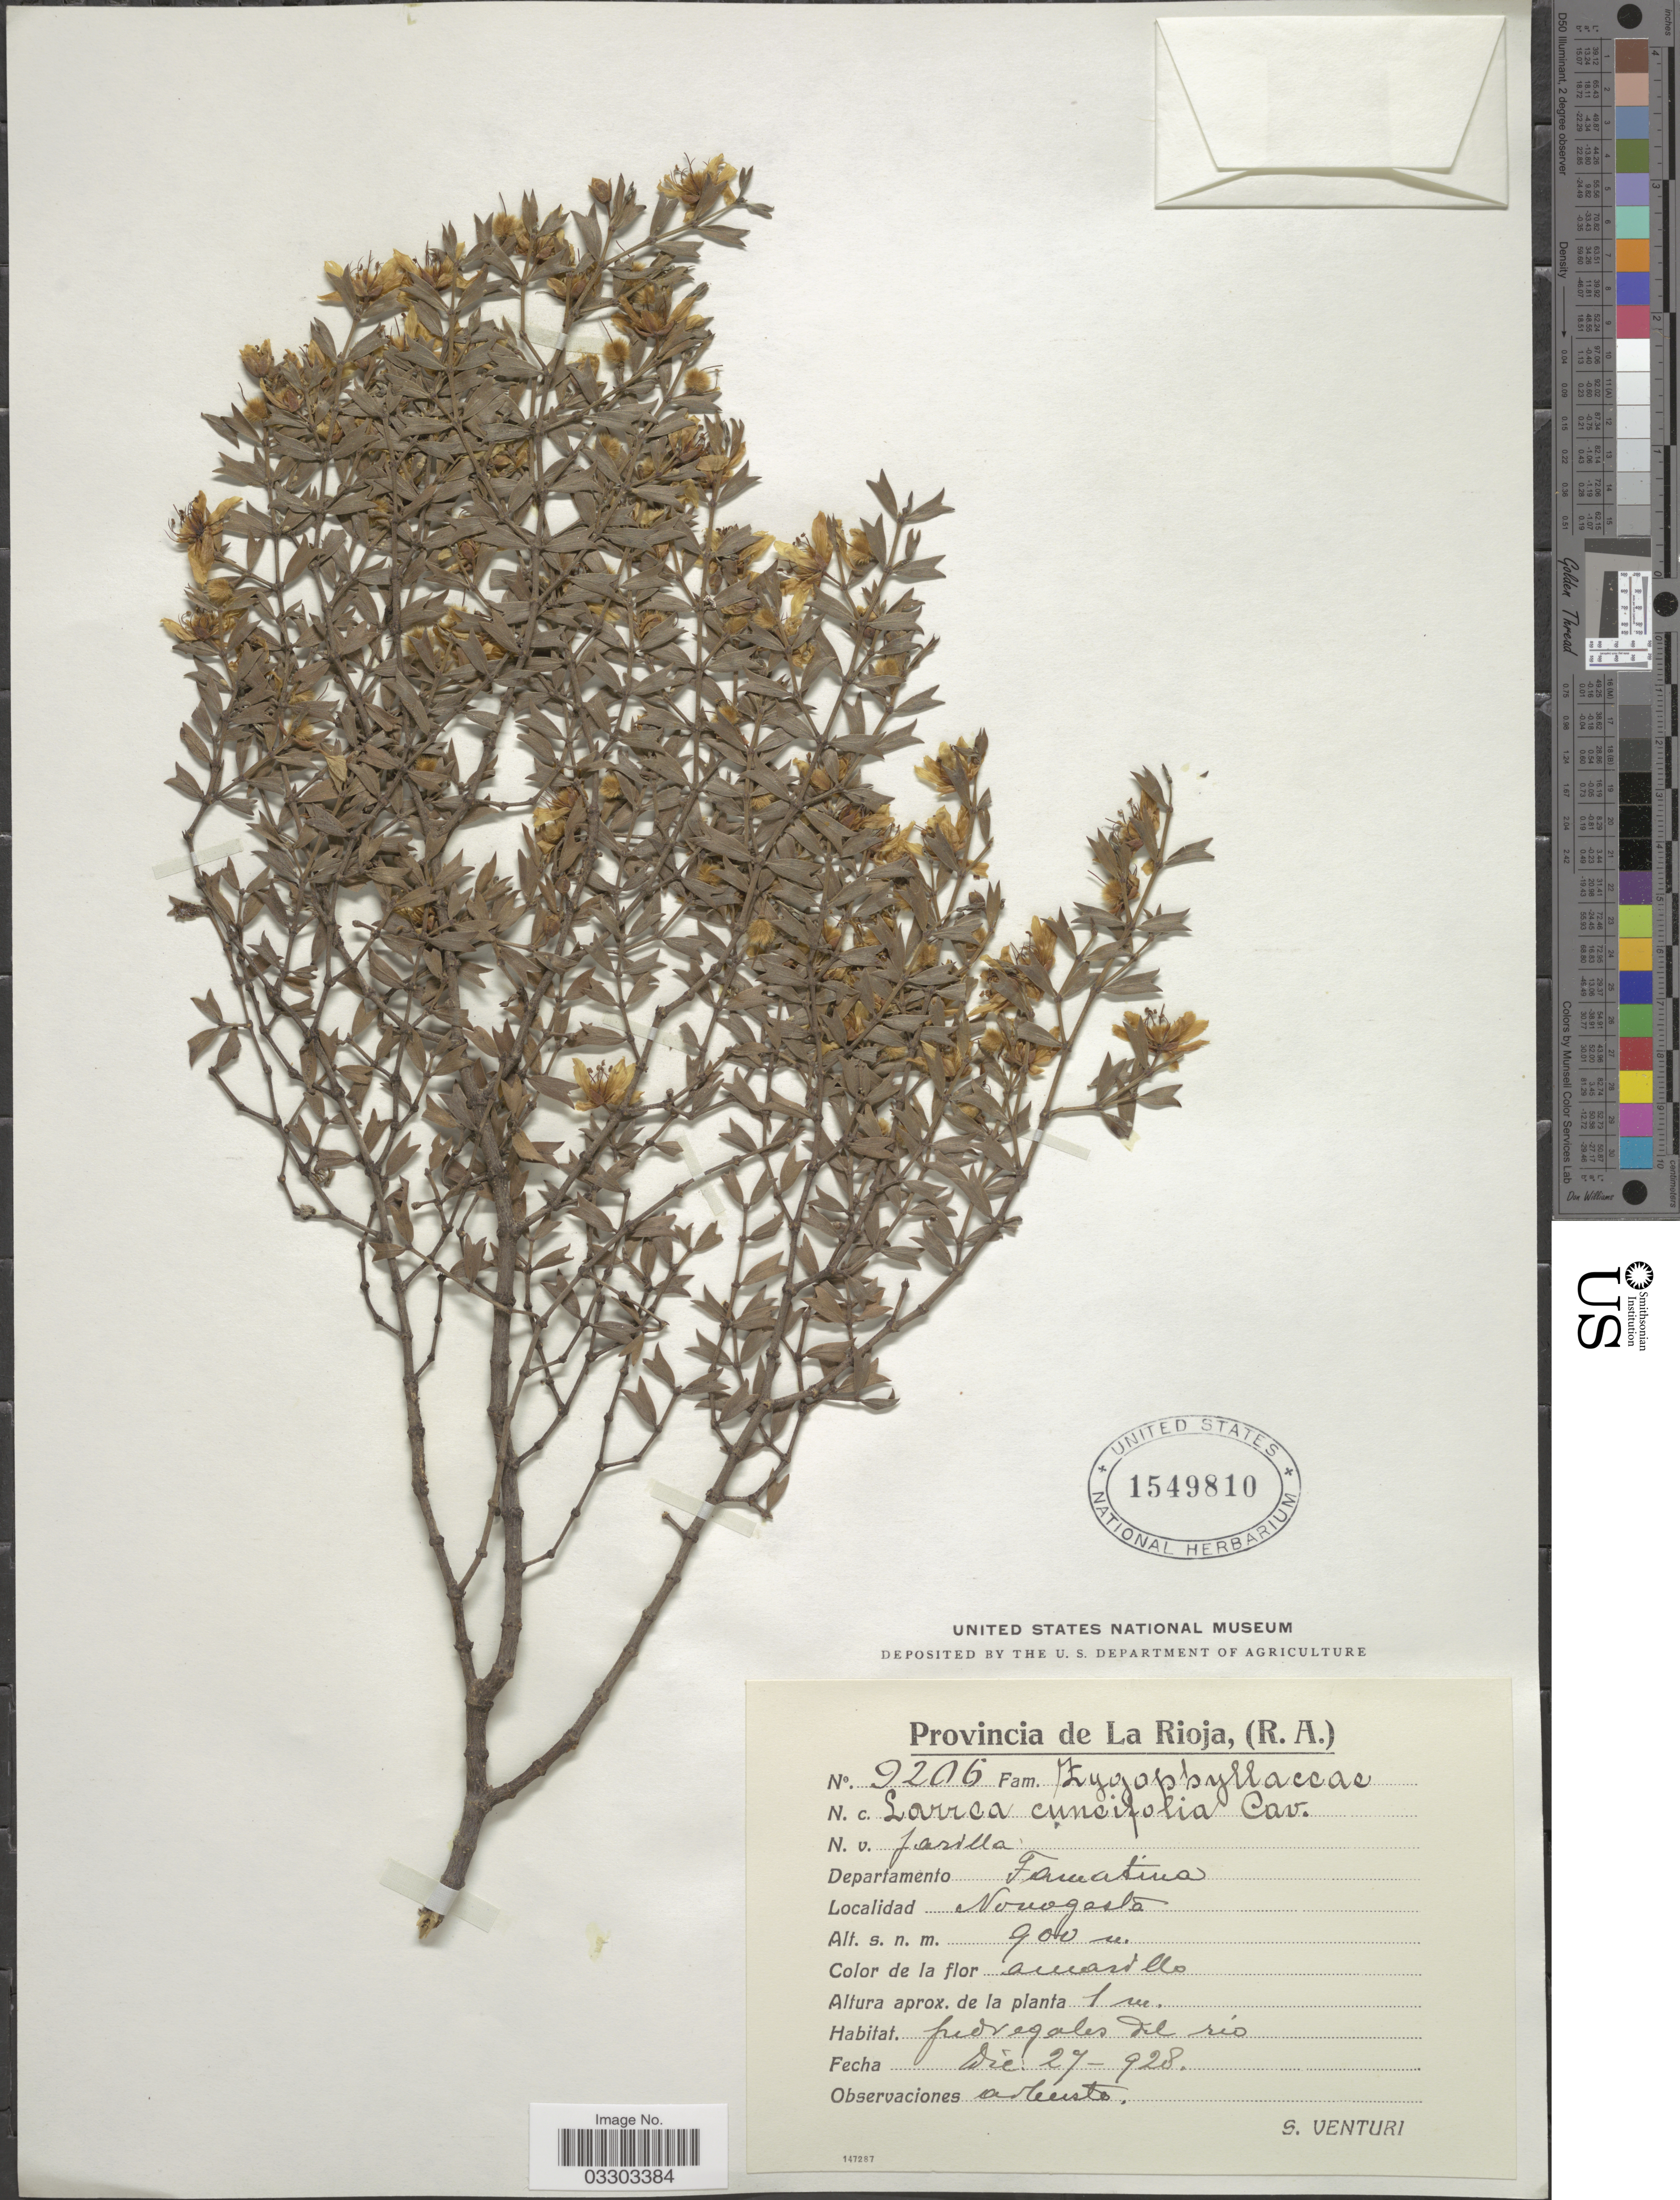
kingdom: Plantae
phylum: Tracheophyta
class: Magnoliopsida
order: Zygophyllales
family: Zygophyllaceae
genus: Larrea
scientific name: Larrea cuneifolia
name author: Cav.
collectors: S. Venturi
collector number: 9206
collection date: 1928-12-27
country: Argentina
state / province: La Rioja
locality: Departamento Famatina. Nonagasta.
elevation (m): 900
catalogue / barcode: US 1549810